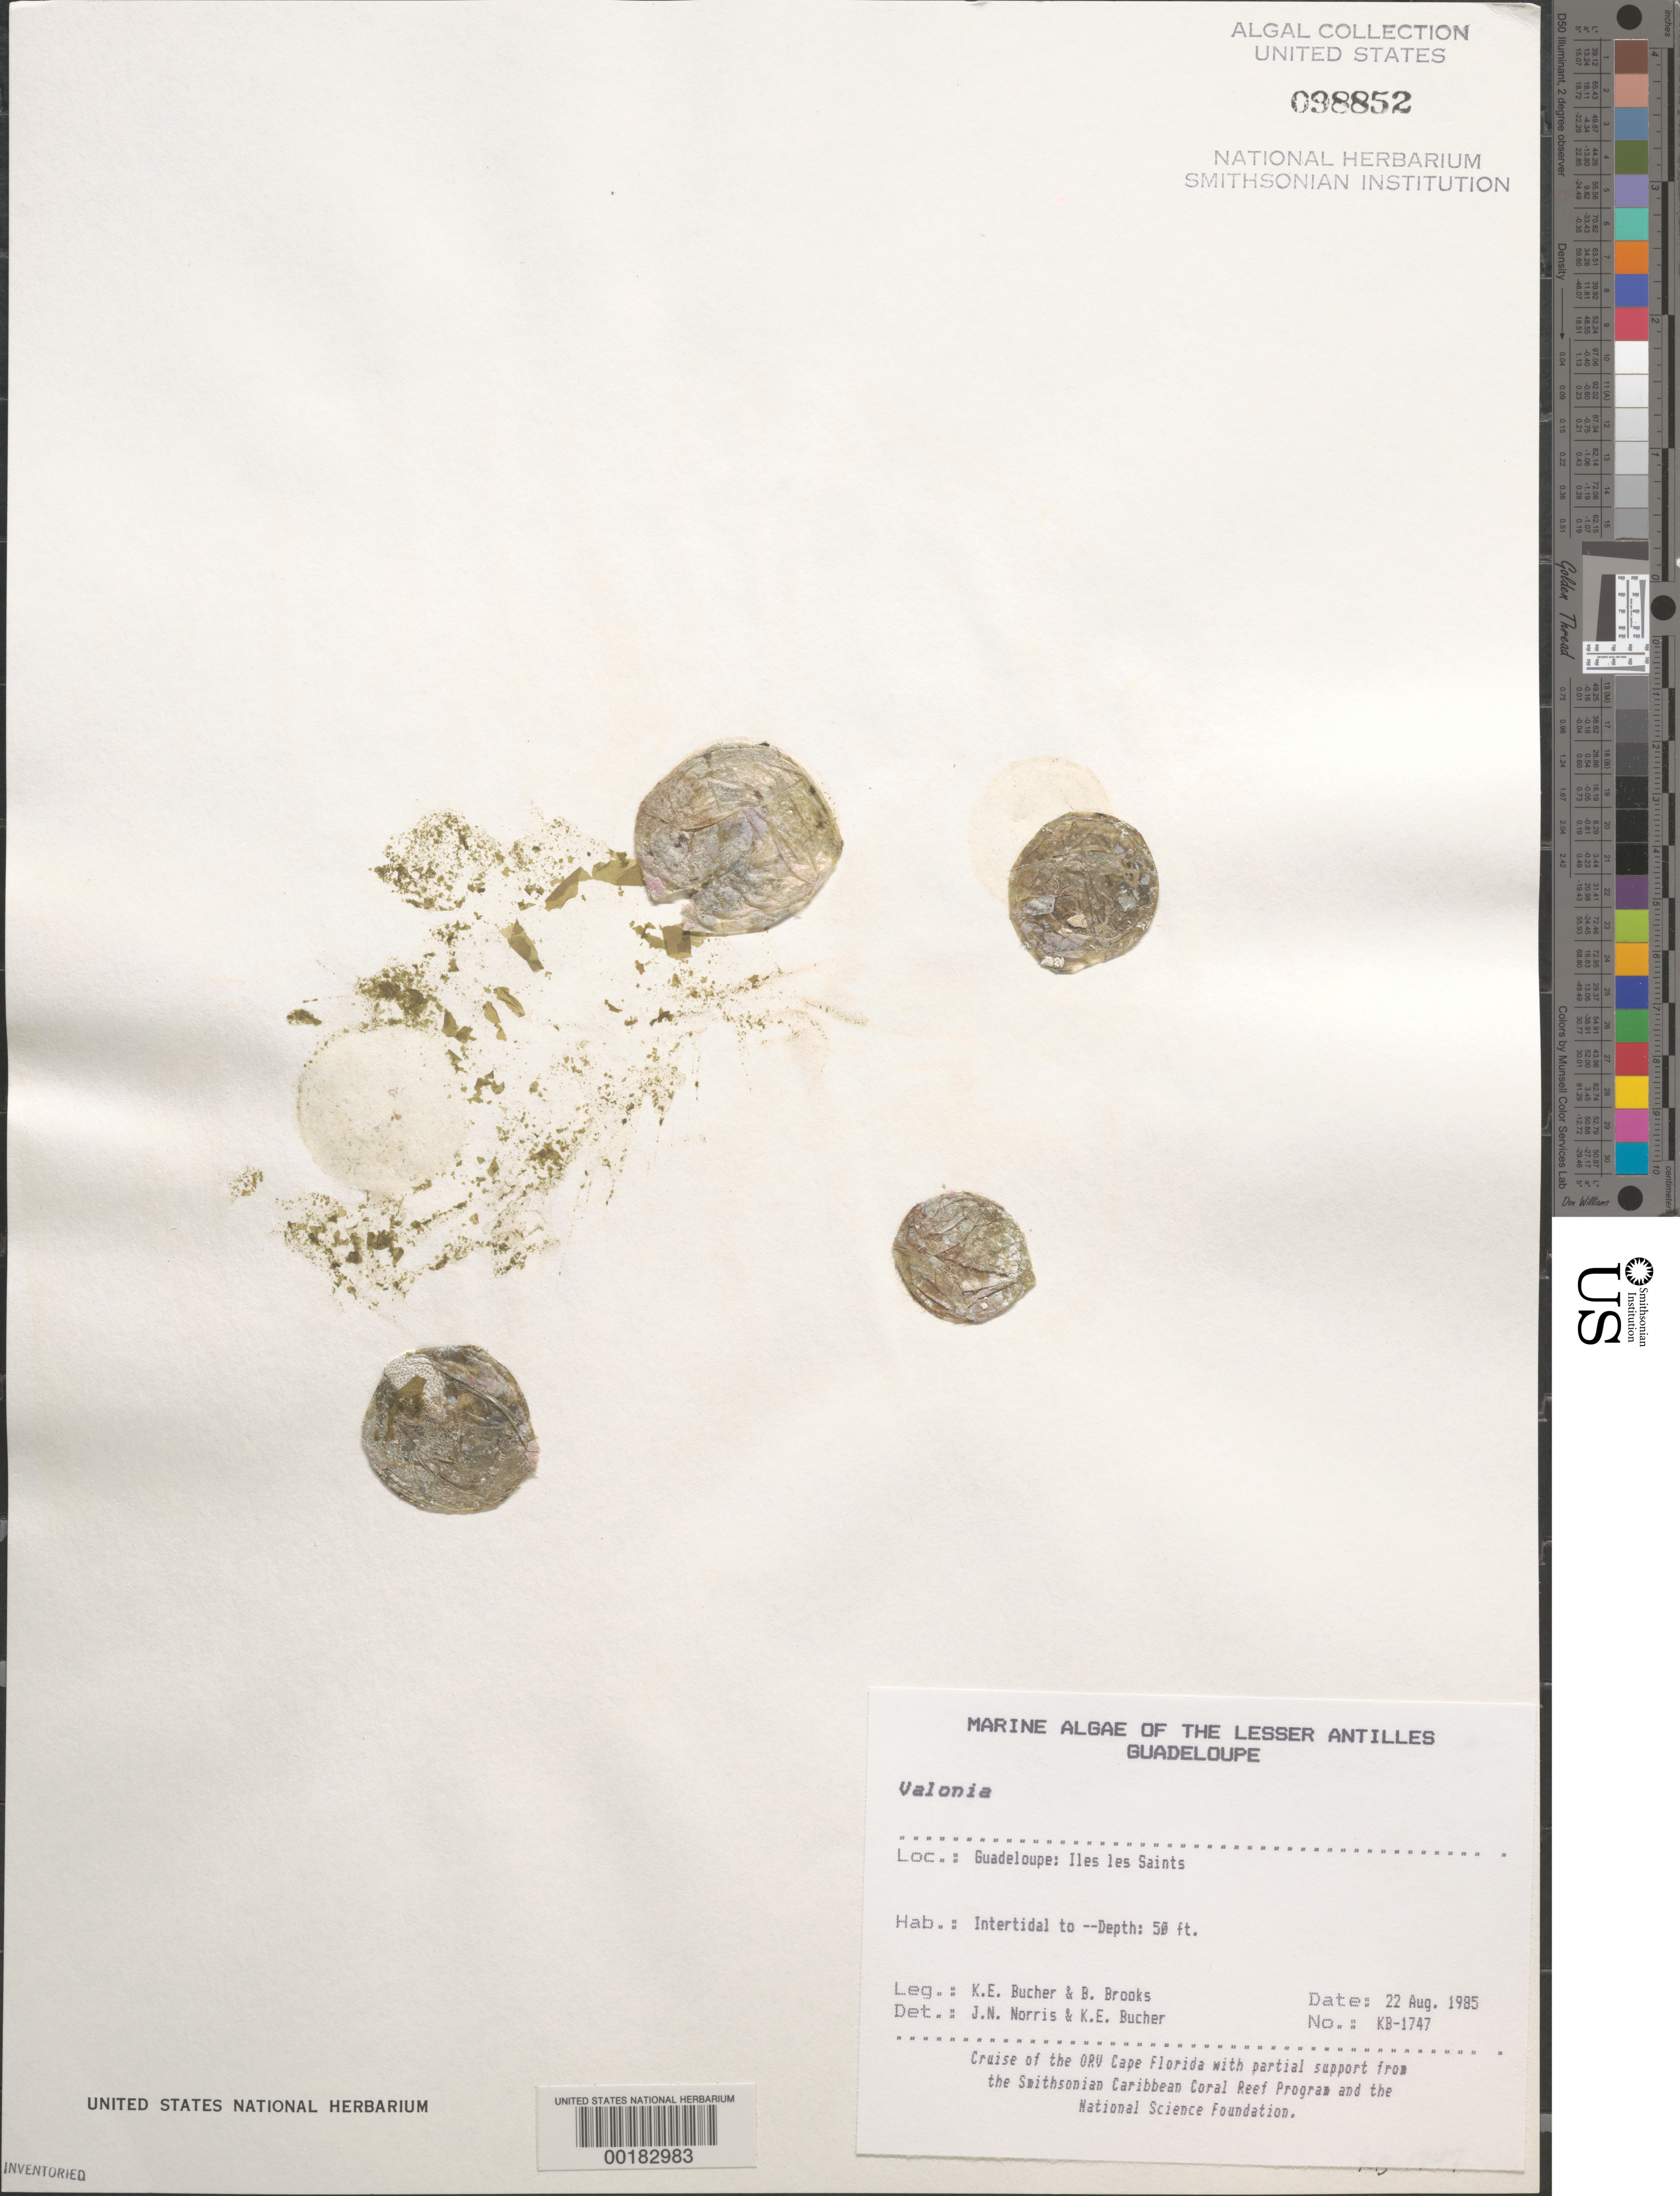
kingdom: Plantae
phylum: Chlorophyta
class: Ulvophyceae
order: Siphonocladales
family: Valoniaceae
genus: Valonia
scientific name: Valonia sp.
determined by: Norris, J. N.; Bucher, K. E.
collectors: K. E. Bucher & B. Brooks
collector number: Kb-1747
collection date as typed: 22 Aug 1985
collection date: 1985-08-22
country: Guadeloupe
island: Iles des Saintes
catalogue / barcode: US 98852